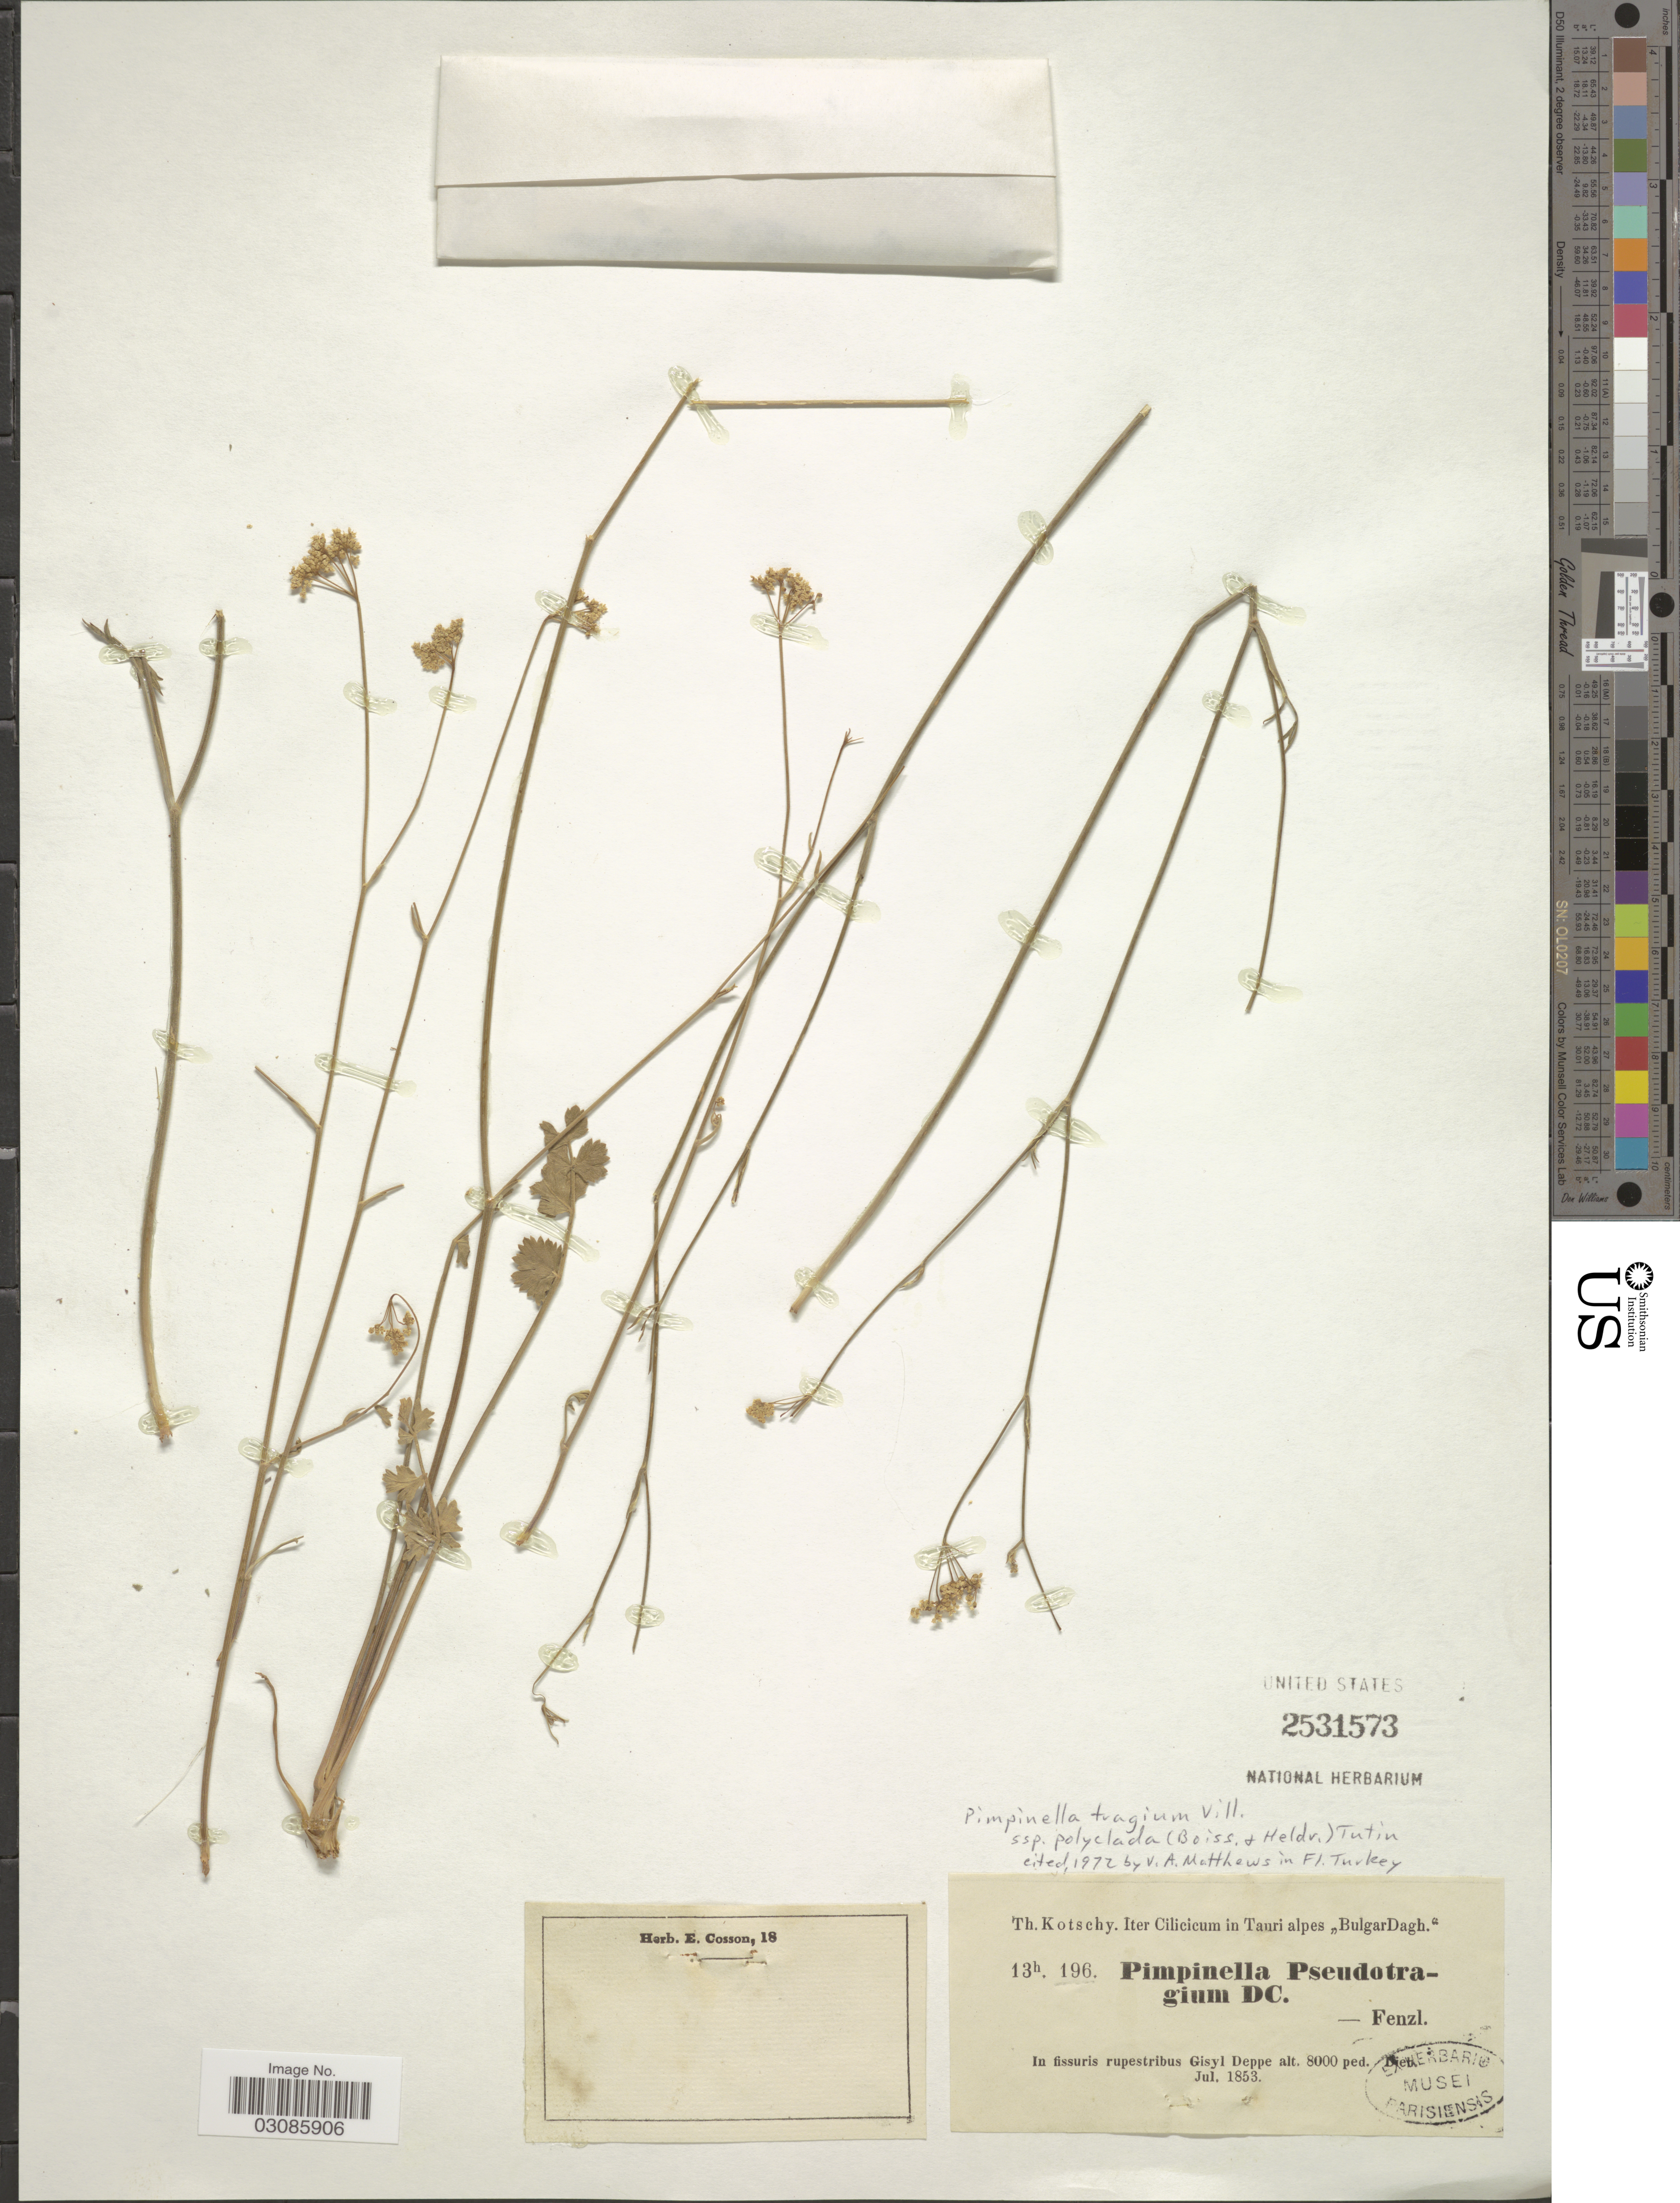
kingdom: Plantae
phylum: Tracheophyta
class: Magnoliopsida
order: Apiales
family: Apiaceae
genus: Pimpinella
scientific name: Pimpinella tragium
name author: Vill.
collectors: K. G. Kotschy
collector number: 13h196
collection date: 1853-07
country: Turkey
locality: Iter Cilicicum in Tauri alpes "Bulgar Dagh.", in fissuris rupestribus Gisyl Deppe.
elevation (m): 2438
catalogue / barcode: US 2531573